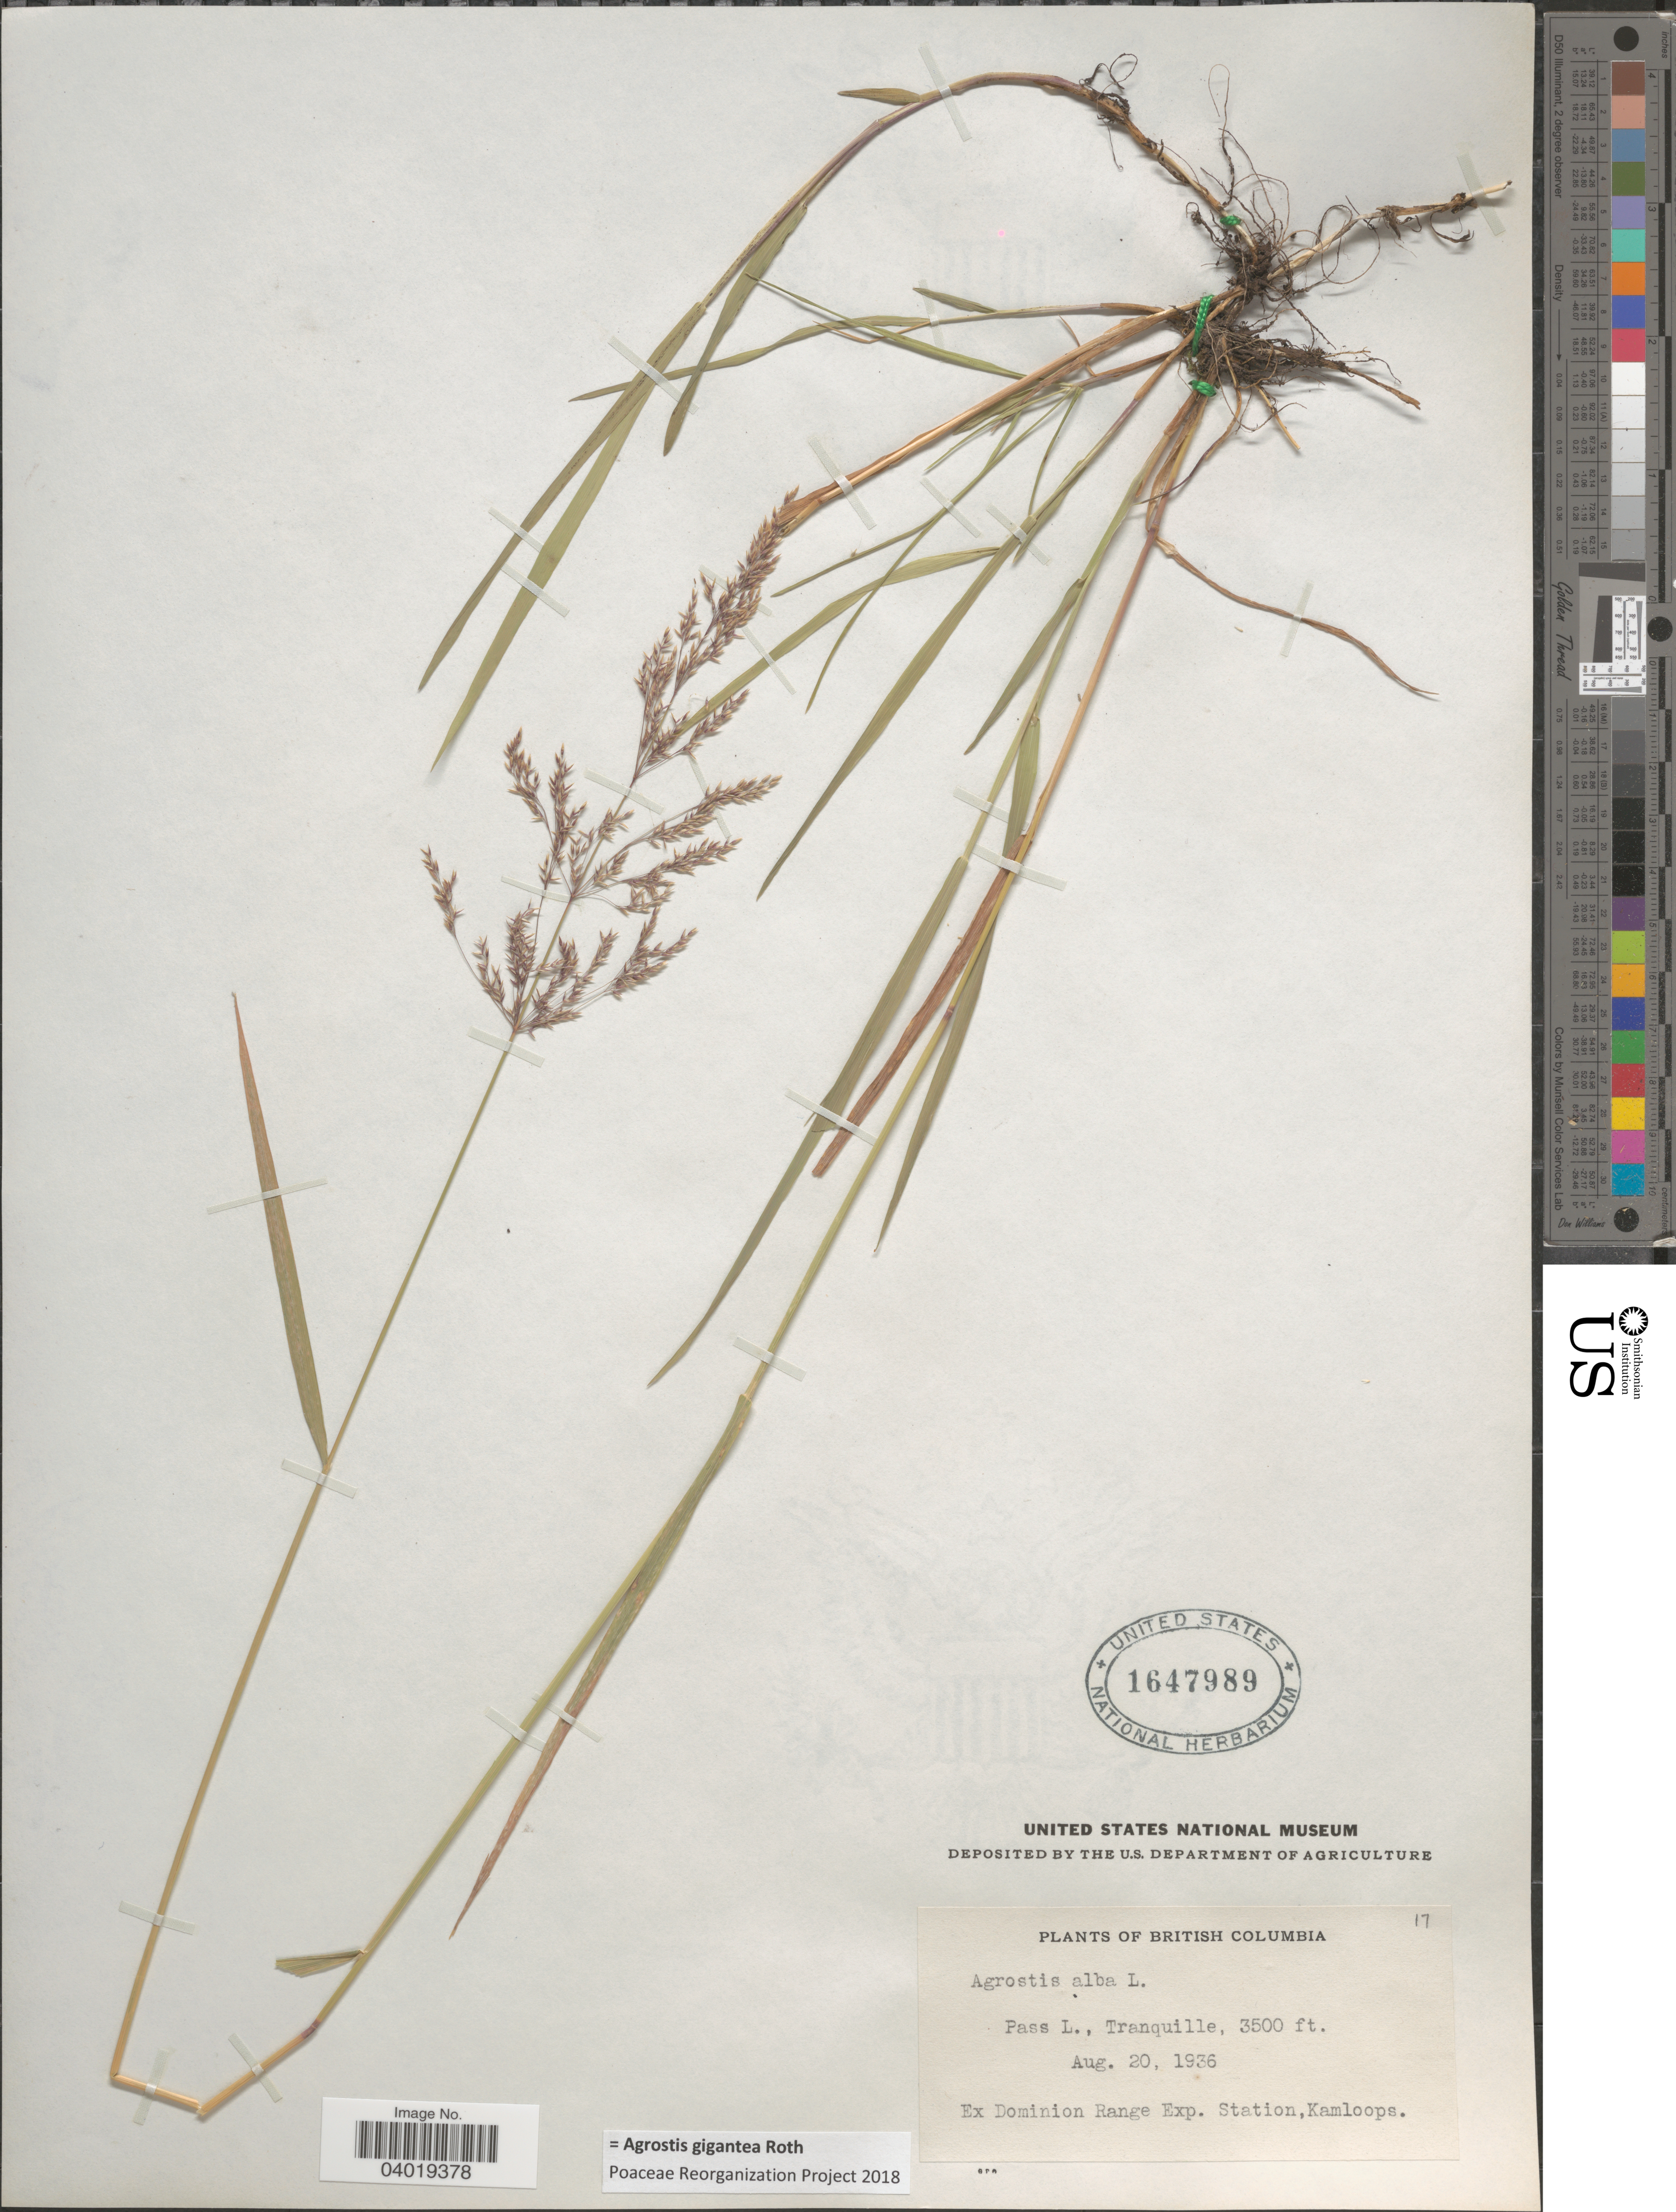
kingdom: Plantae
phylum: Tracheophyta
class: Liliopsida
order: Poales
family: Poaceae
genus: Agrostis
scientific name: Agrostis gigantea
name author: Roth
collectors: Ex Dominion Range Exp. Station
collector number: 17?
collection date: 1936-08-20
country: Canada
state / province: British Columbia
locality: Pass L., Tranquille.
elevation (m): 1067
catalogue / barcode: US 1647989